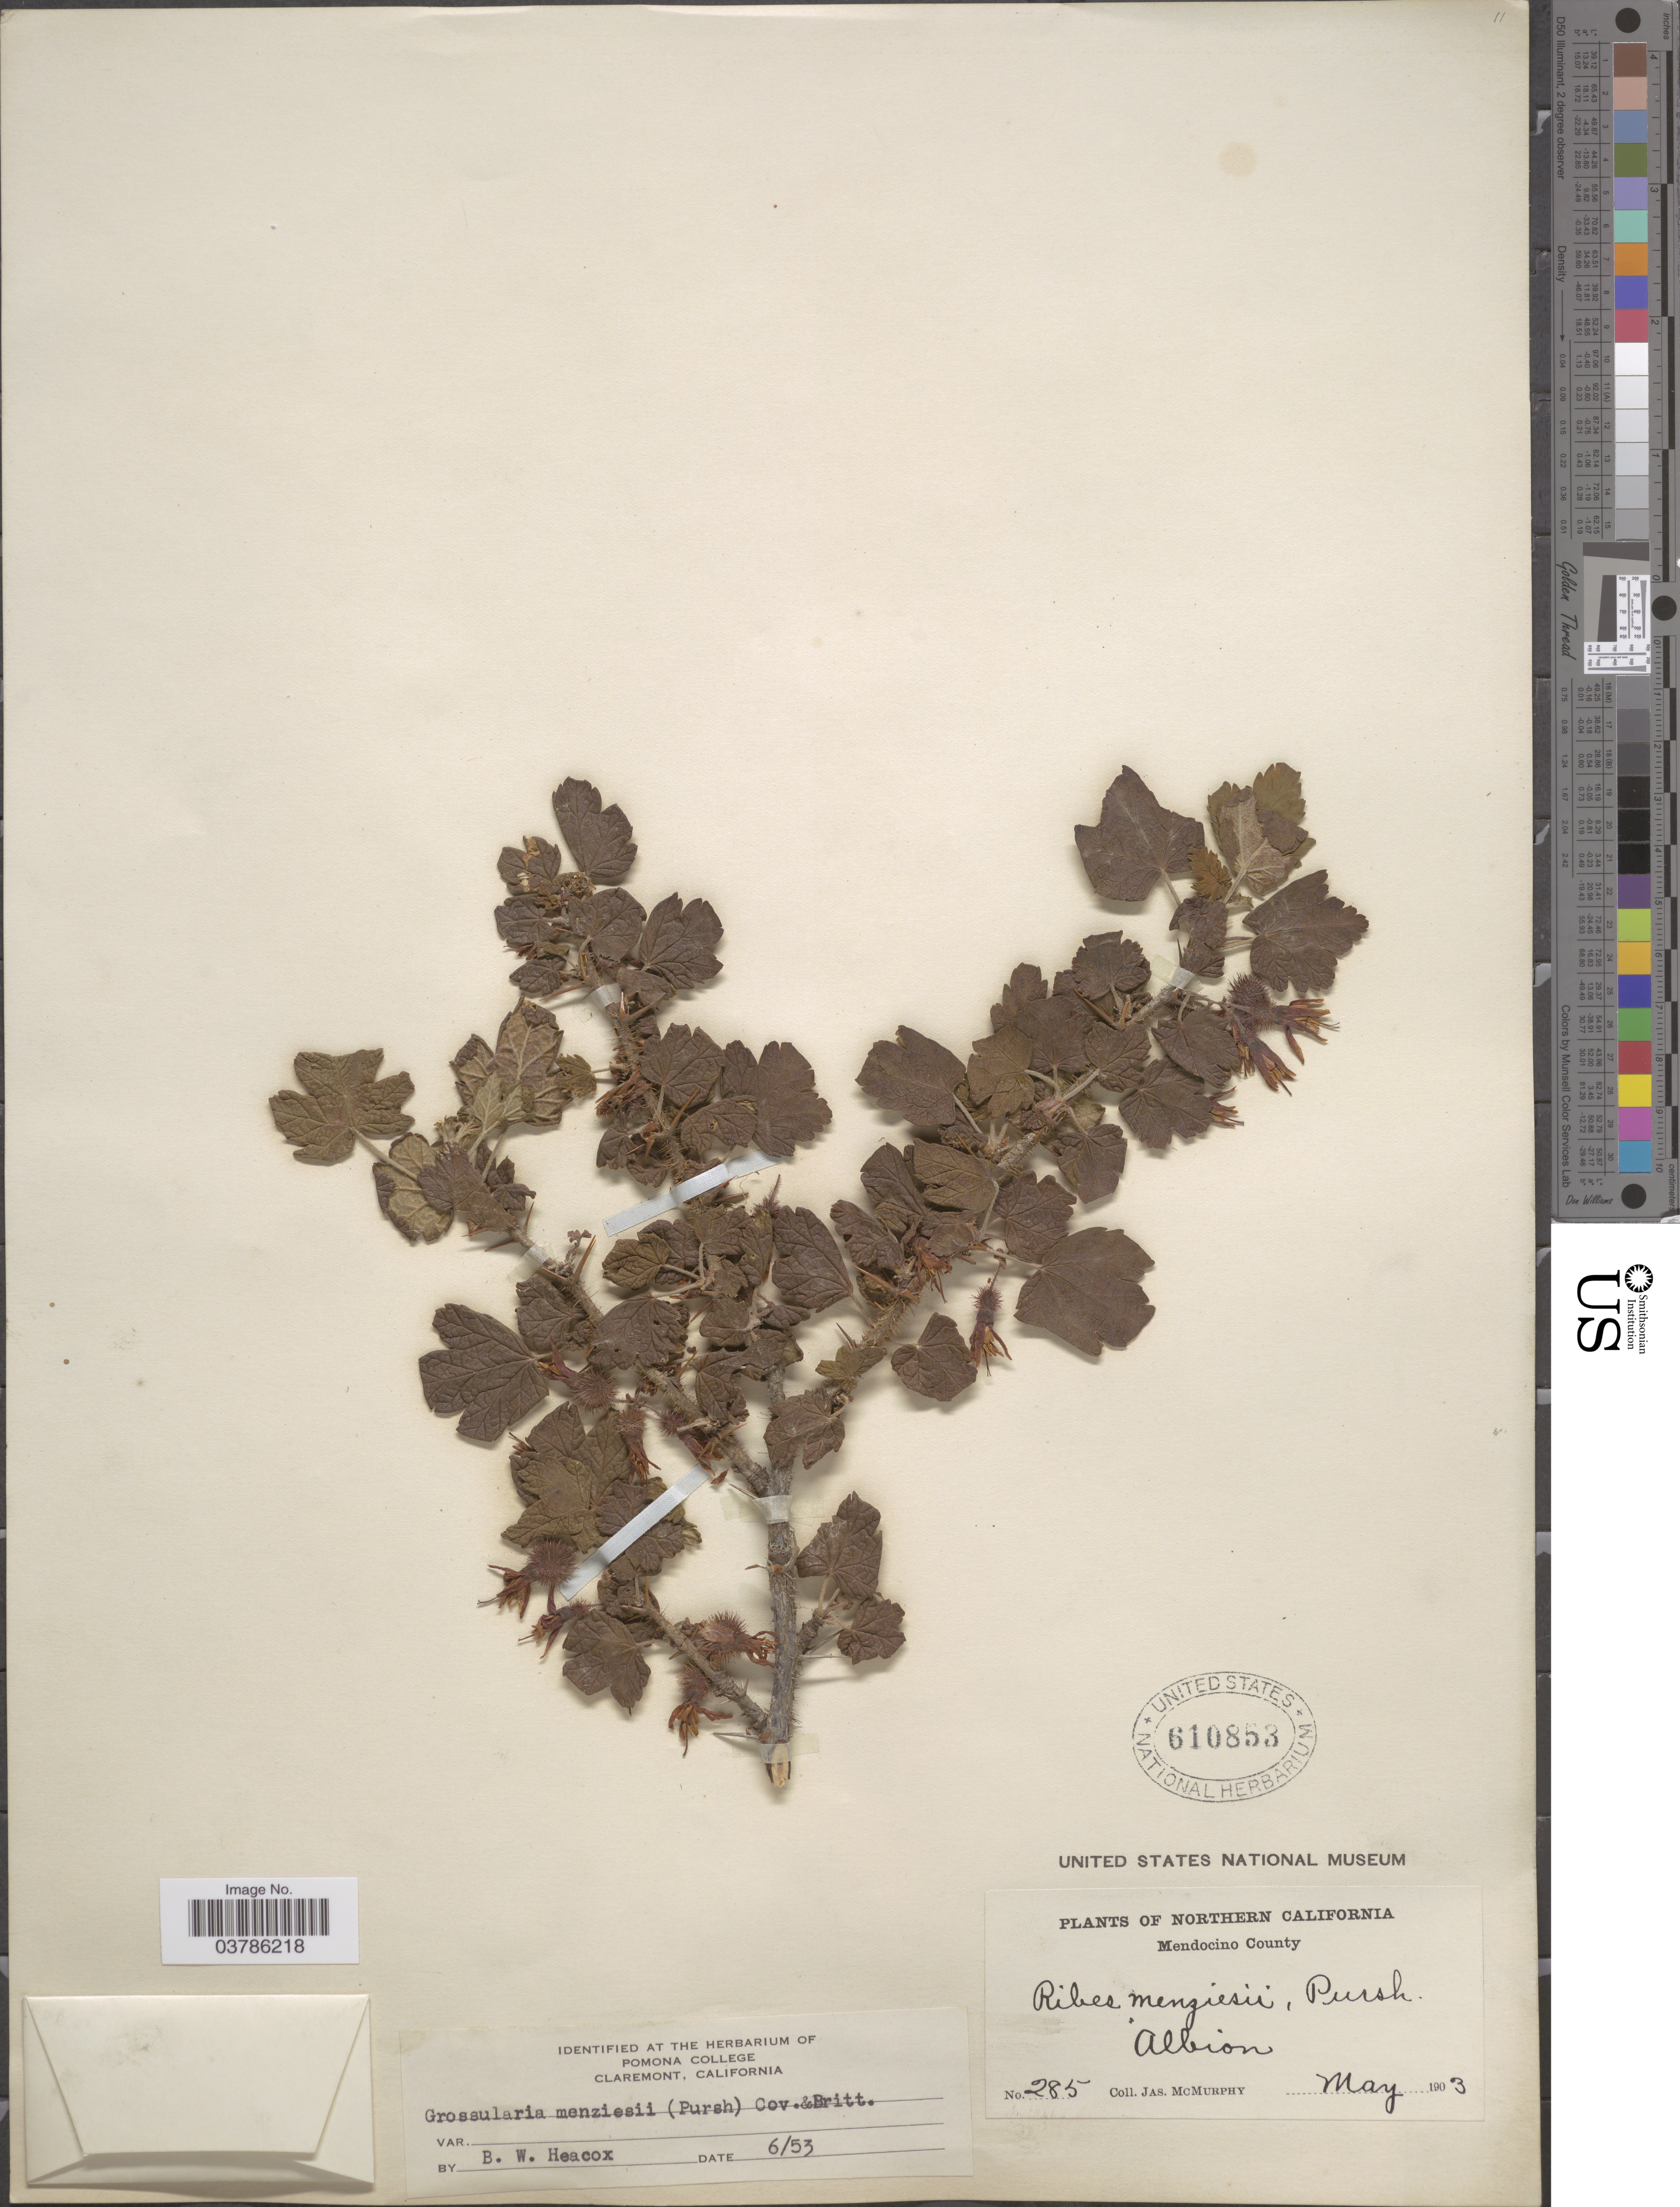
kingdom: Plantae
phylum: Tracheophyta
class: Magnoliopsida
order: Saxifragales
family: Grossulariaceae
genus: Ribes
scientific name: Ribes menziesii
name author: Pursh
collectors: J. McMurphy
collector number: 285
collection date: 1903-05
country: United States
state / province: California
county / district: Mendocino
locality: Northern California. Mendocino County. Albion.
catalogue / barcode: US 610853